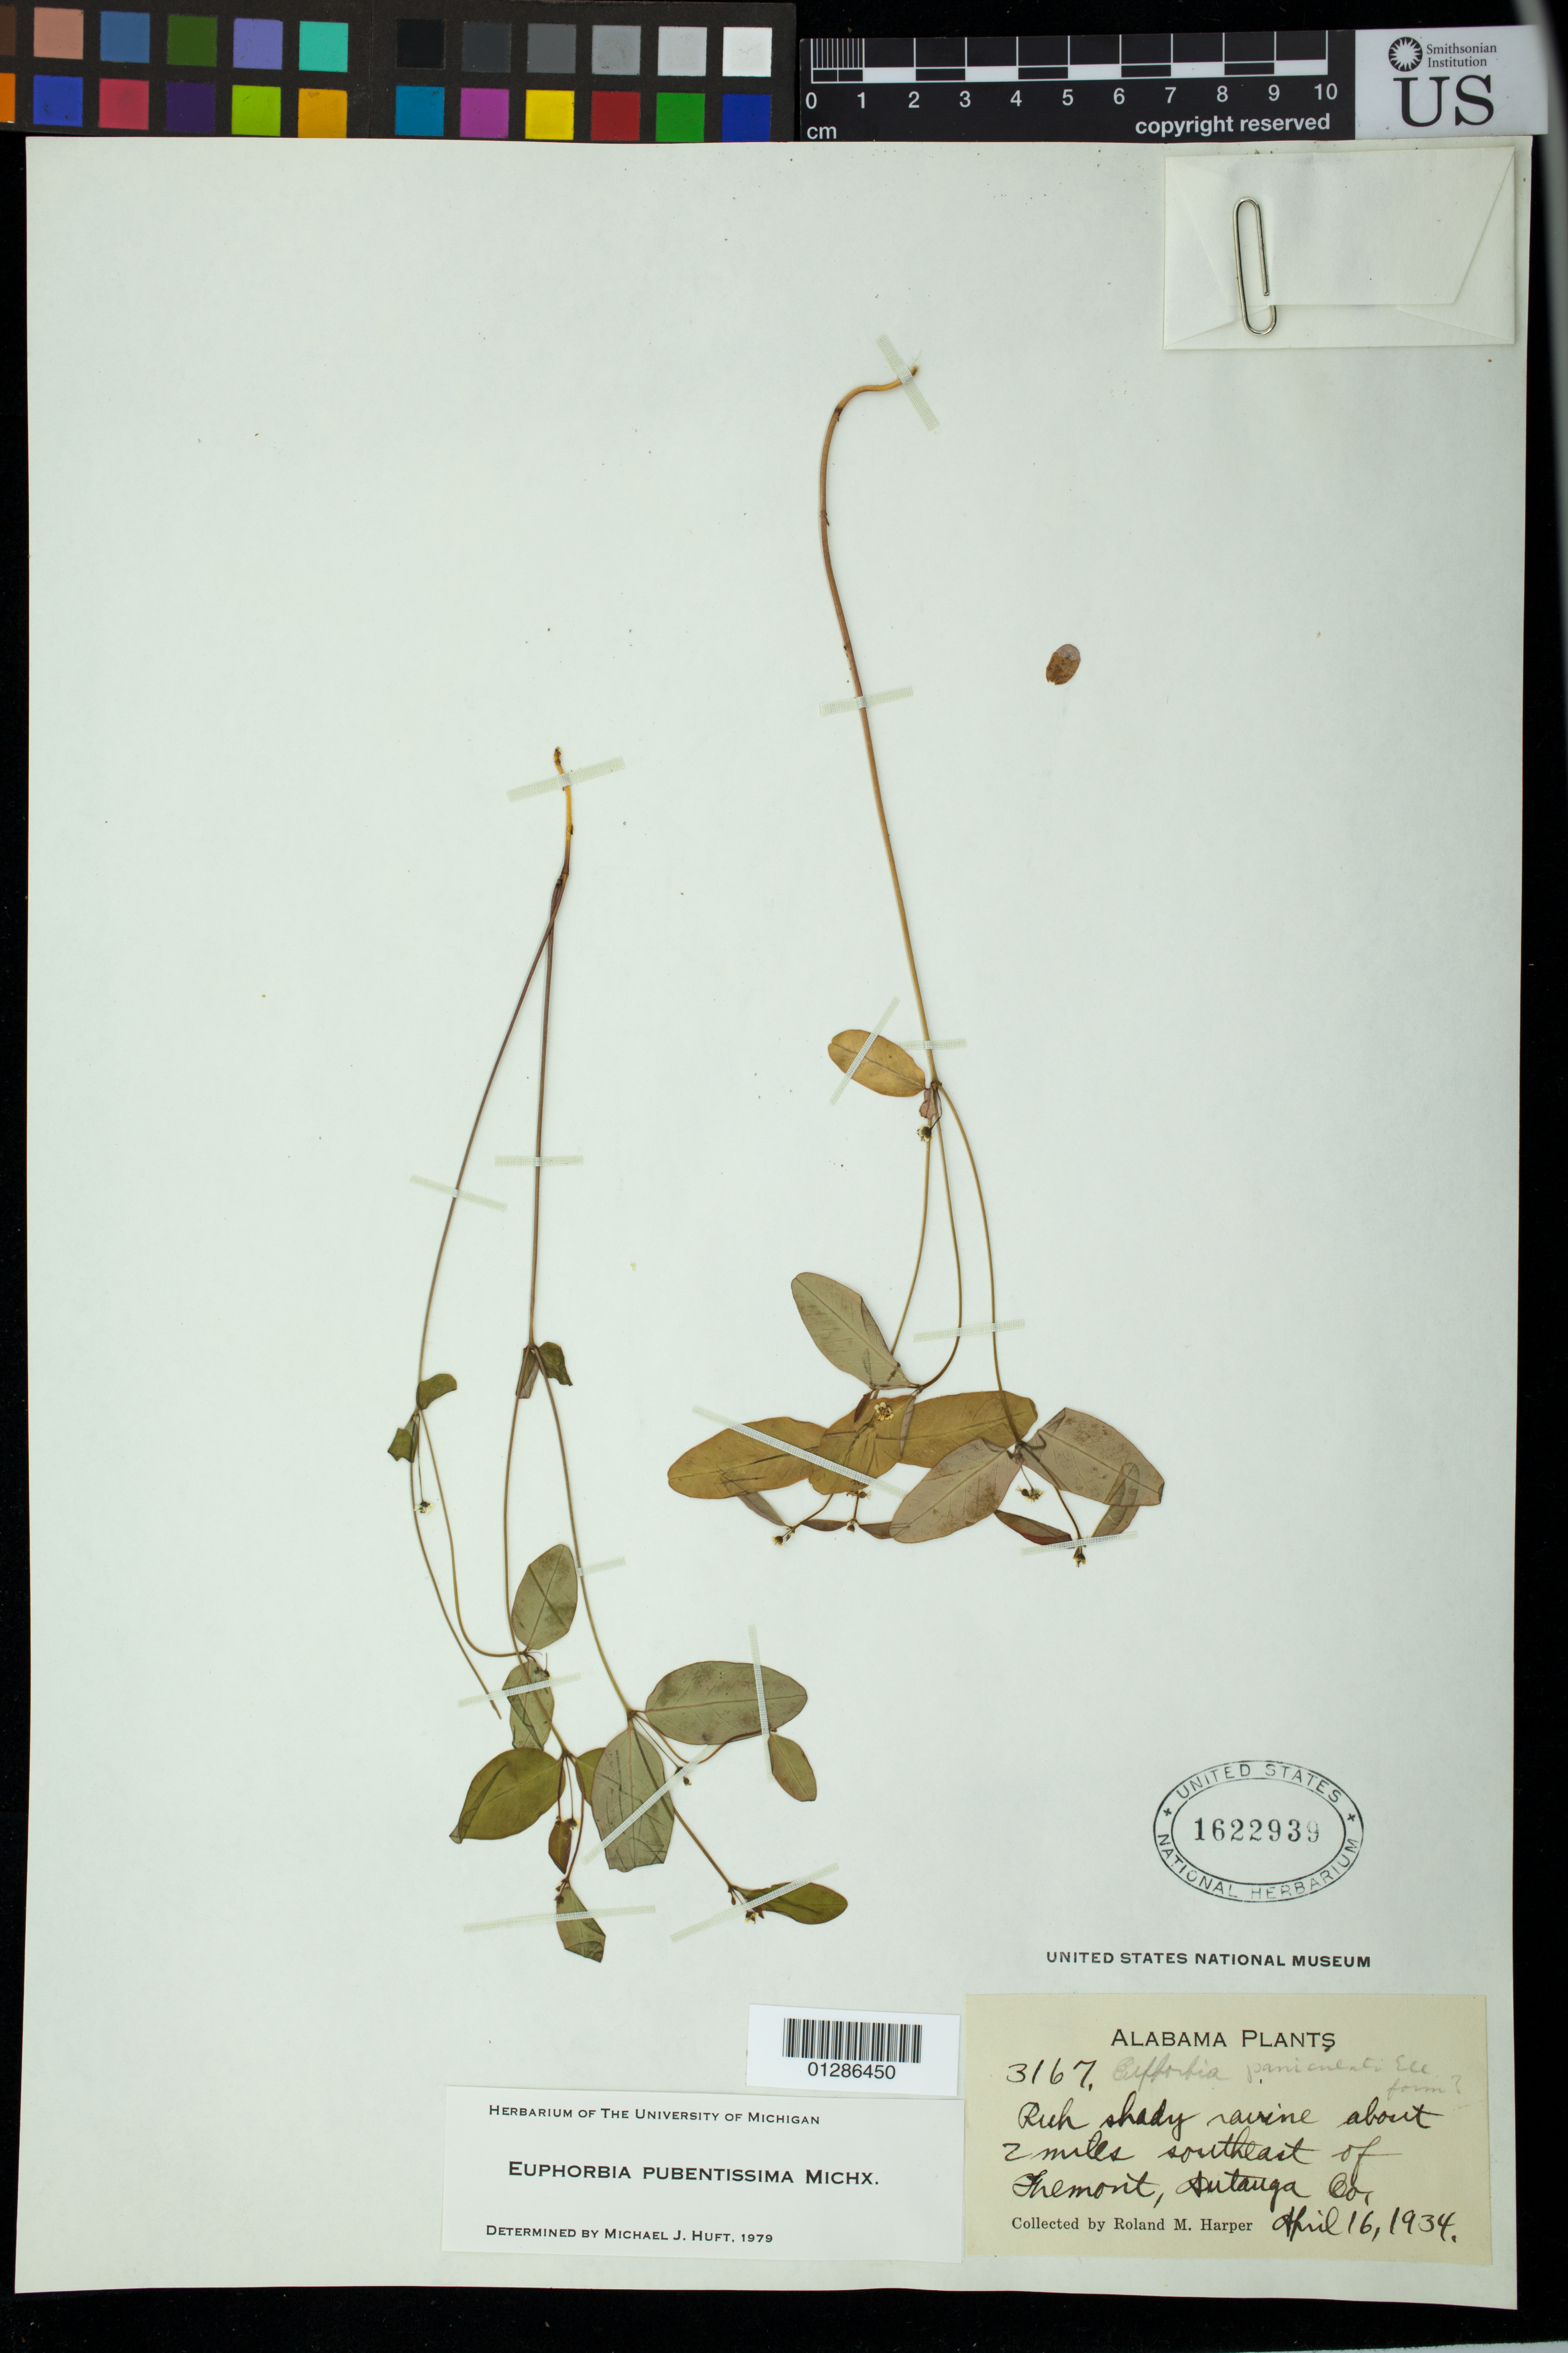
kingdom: Plantae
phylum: Tracheophyta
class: Magnoliopsida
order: Malpighiales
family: Euphorbiaceae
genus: Euphorbia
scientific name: Euphorbia pubentissima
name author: Michx.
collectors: R. M. Harper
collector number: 3167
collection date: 1934-04-16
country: United States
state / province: Alabama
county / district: Autauga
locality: Ravine about 2 miles southeast of Fremont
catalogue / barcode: US 1622939